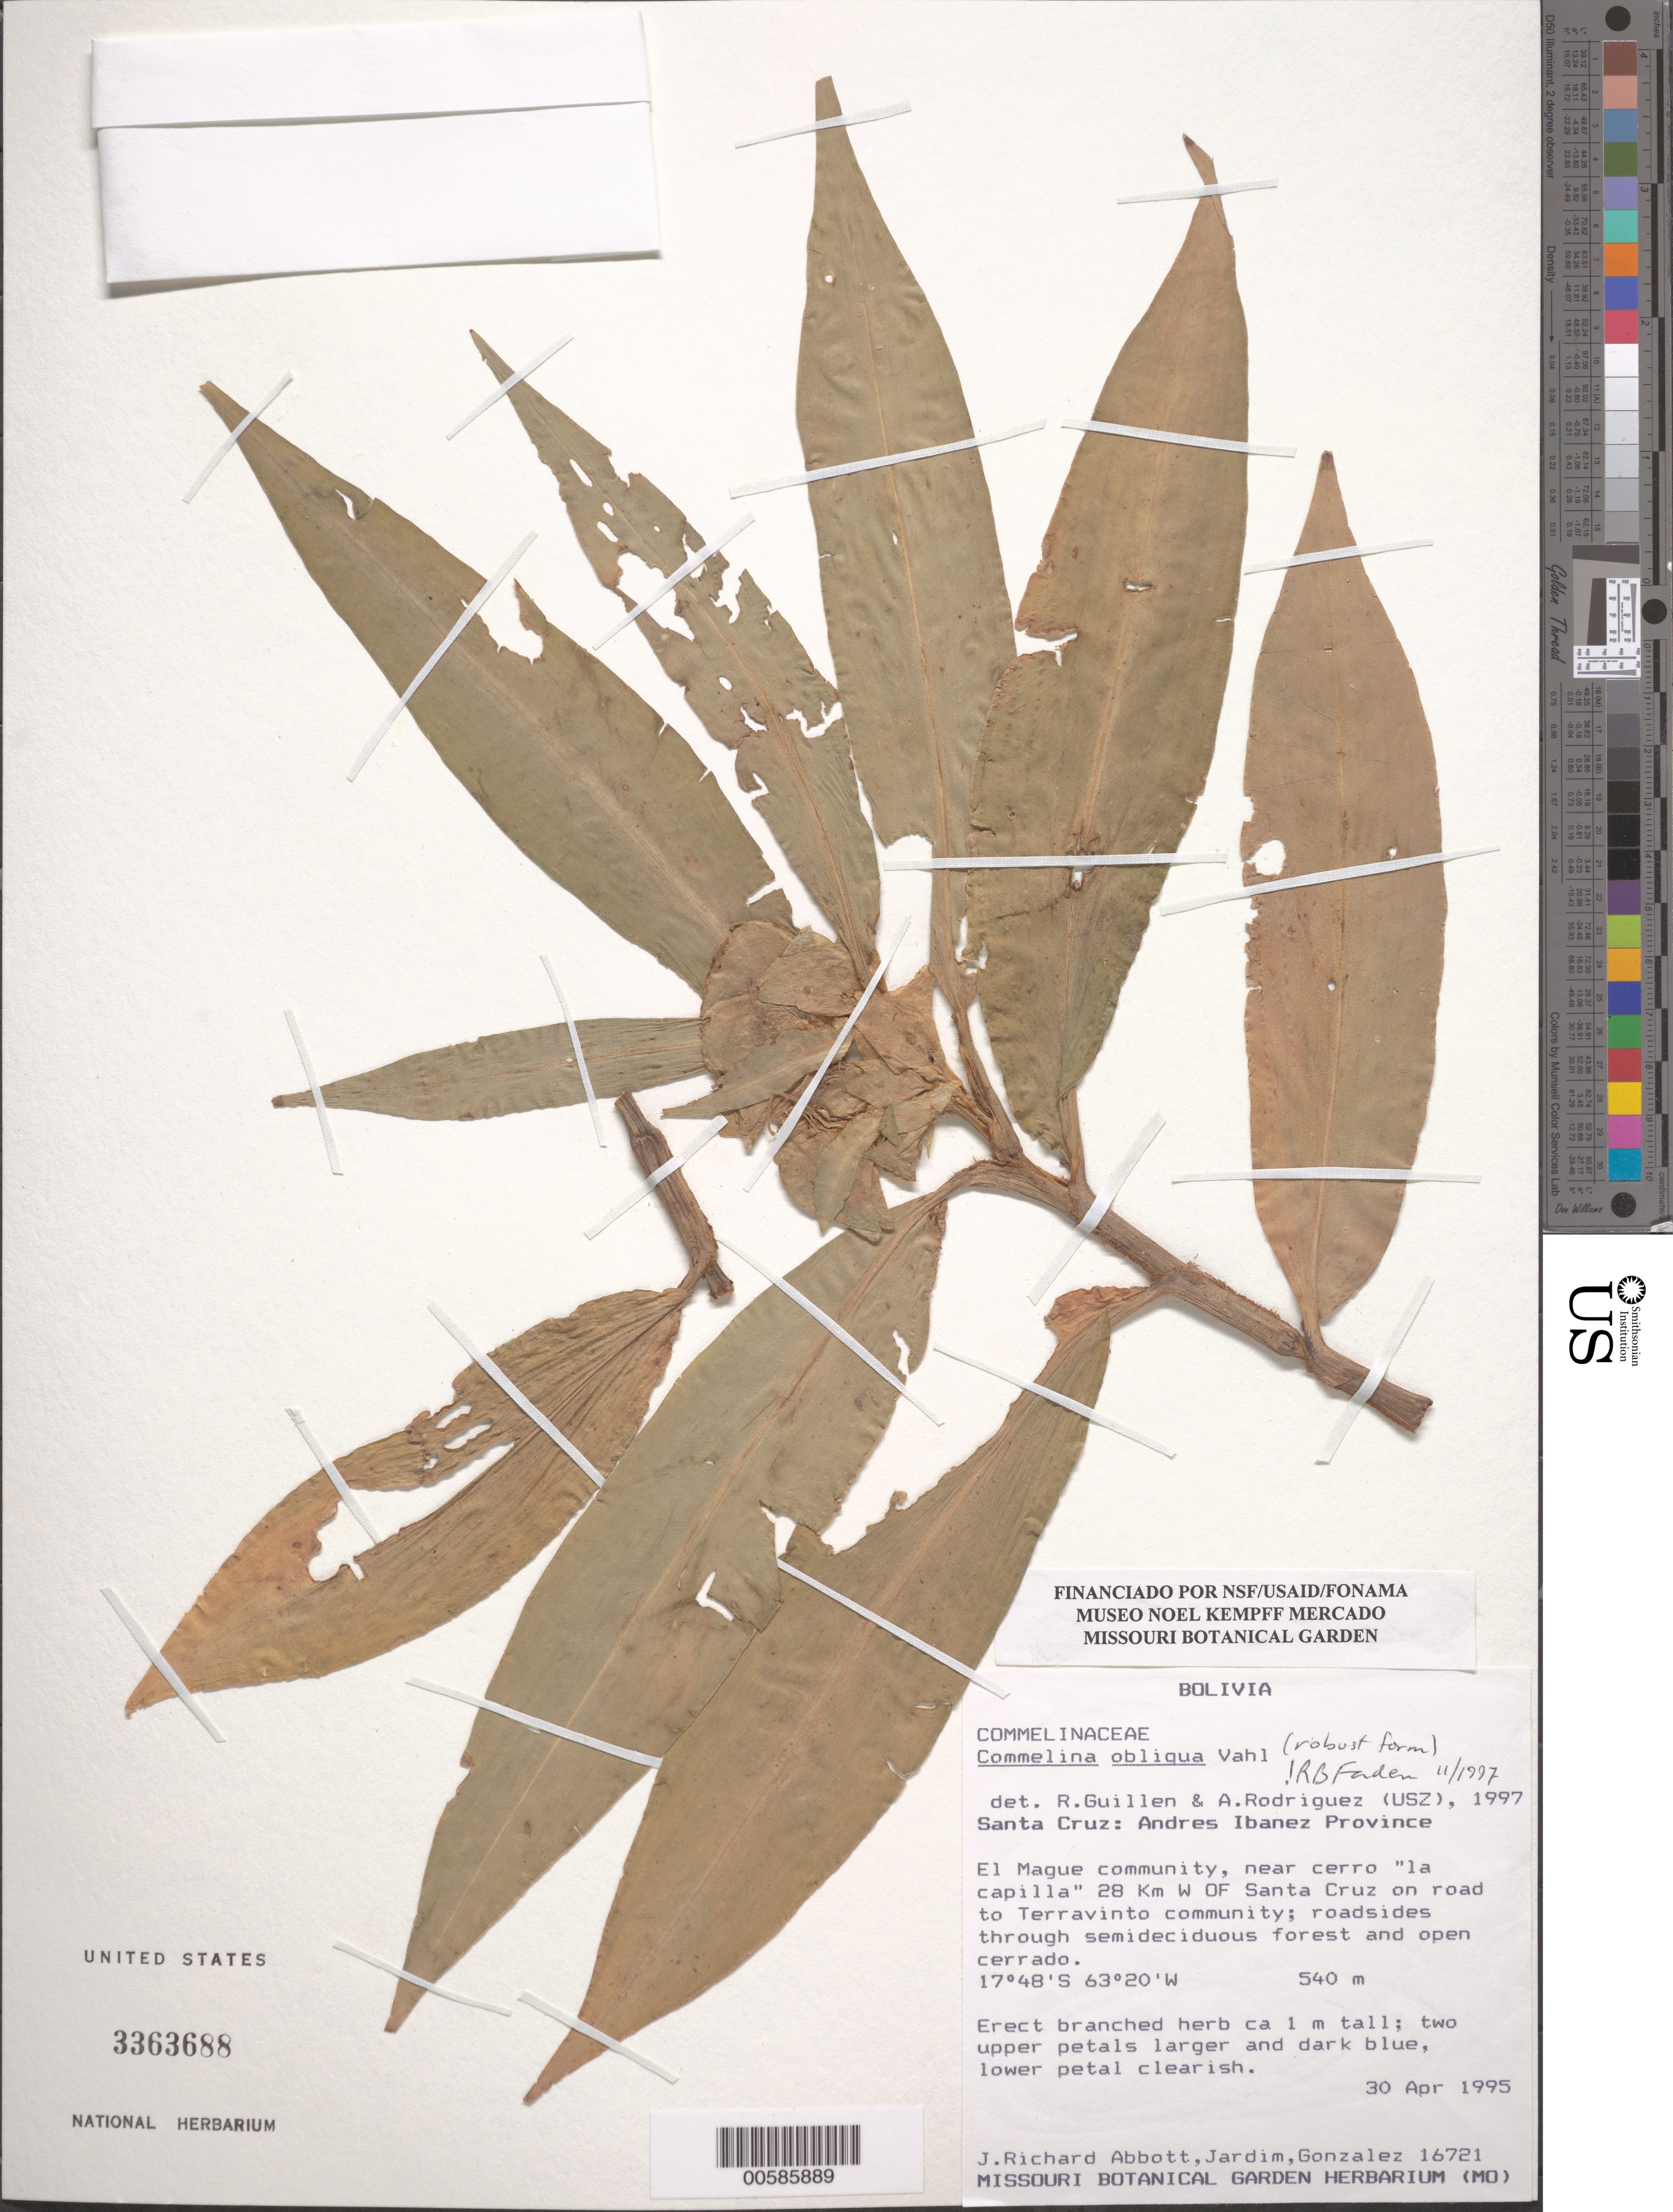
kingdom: Plantae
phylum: Tracheophyta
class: Liliopsida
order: Commelinales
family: Commelinaceae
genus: Commelina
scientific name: Commelina obliqua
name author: Vahl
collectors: J. R. Abbott, A. Jardim & R. González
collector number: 16721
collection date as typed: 30 Apr 1995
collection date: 1995-04-30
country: Bolivia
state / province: Santa Cruz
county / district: Andrés Ibáñez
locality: El mague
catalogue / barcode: US 3363688